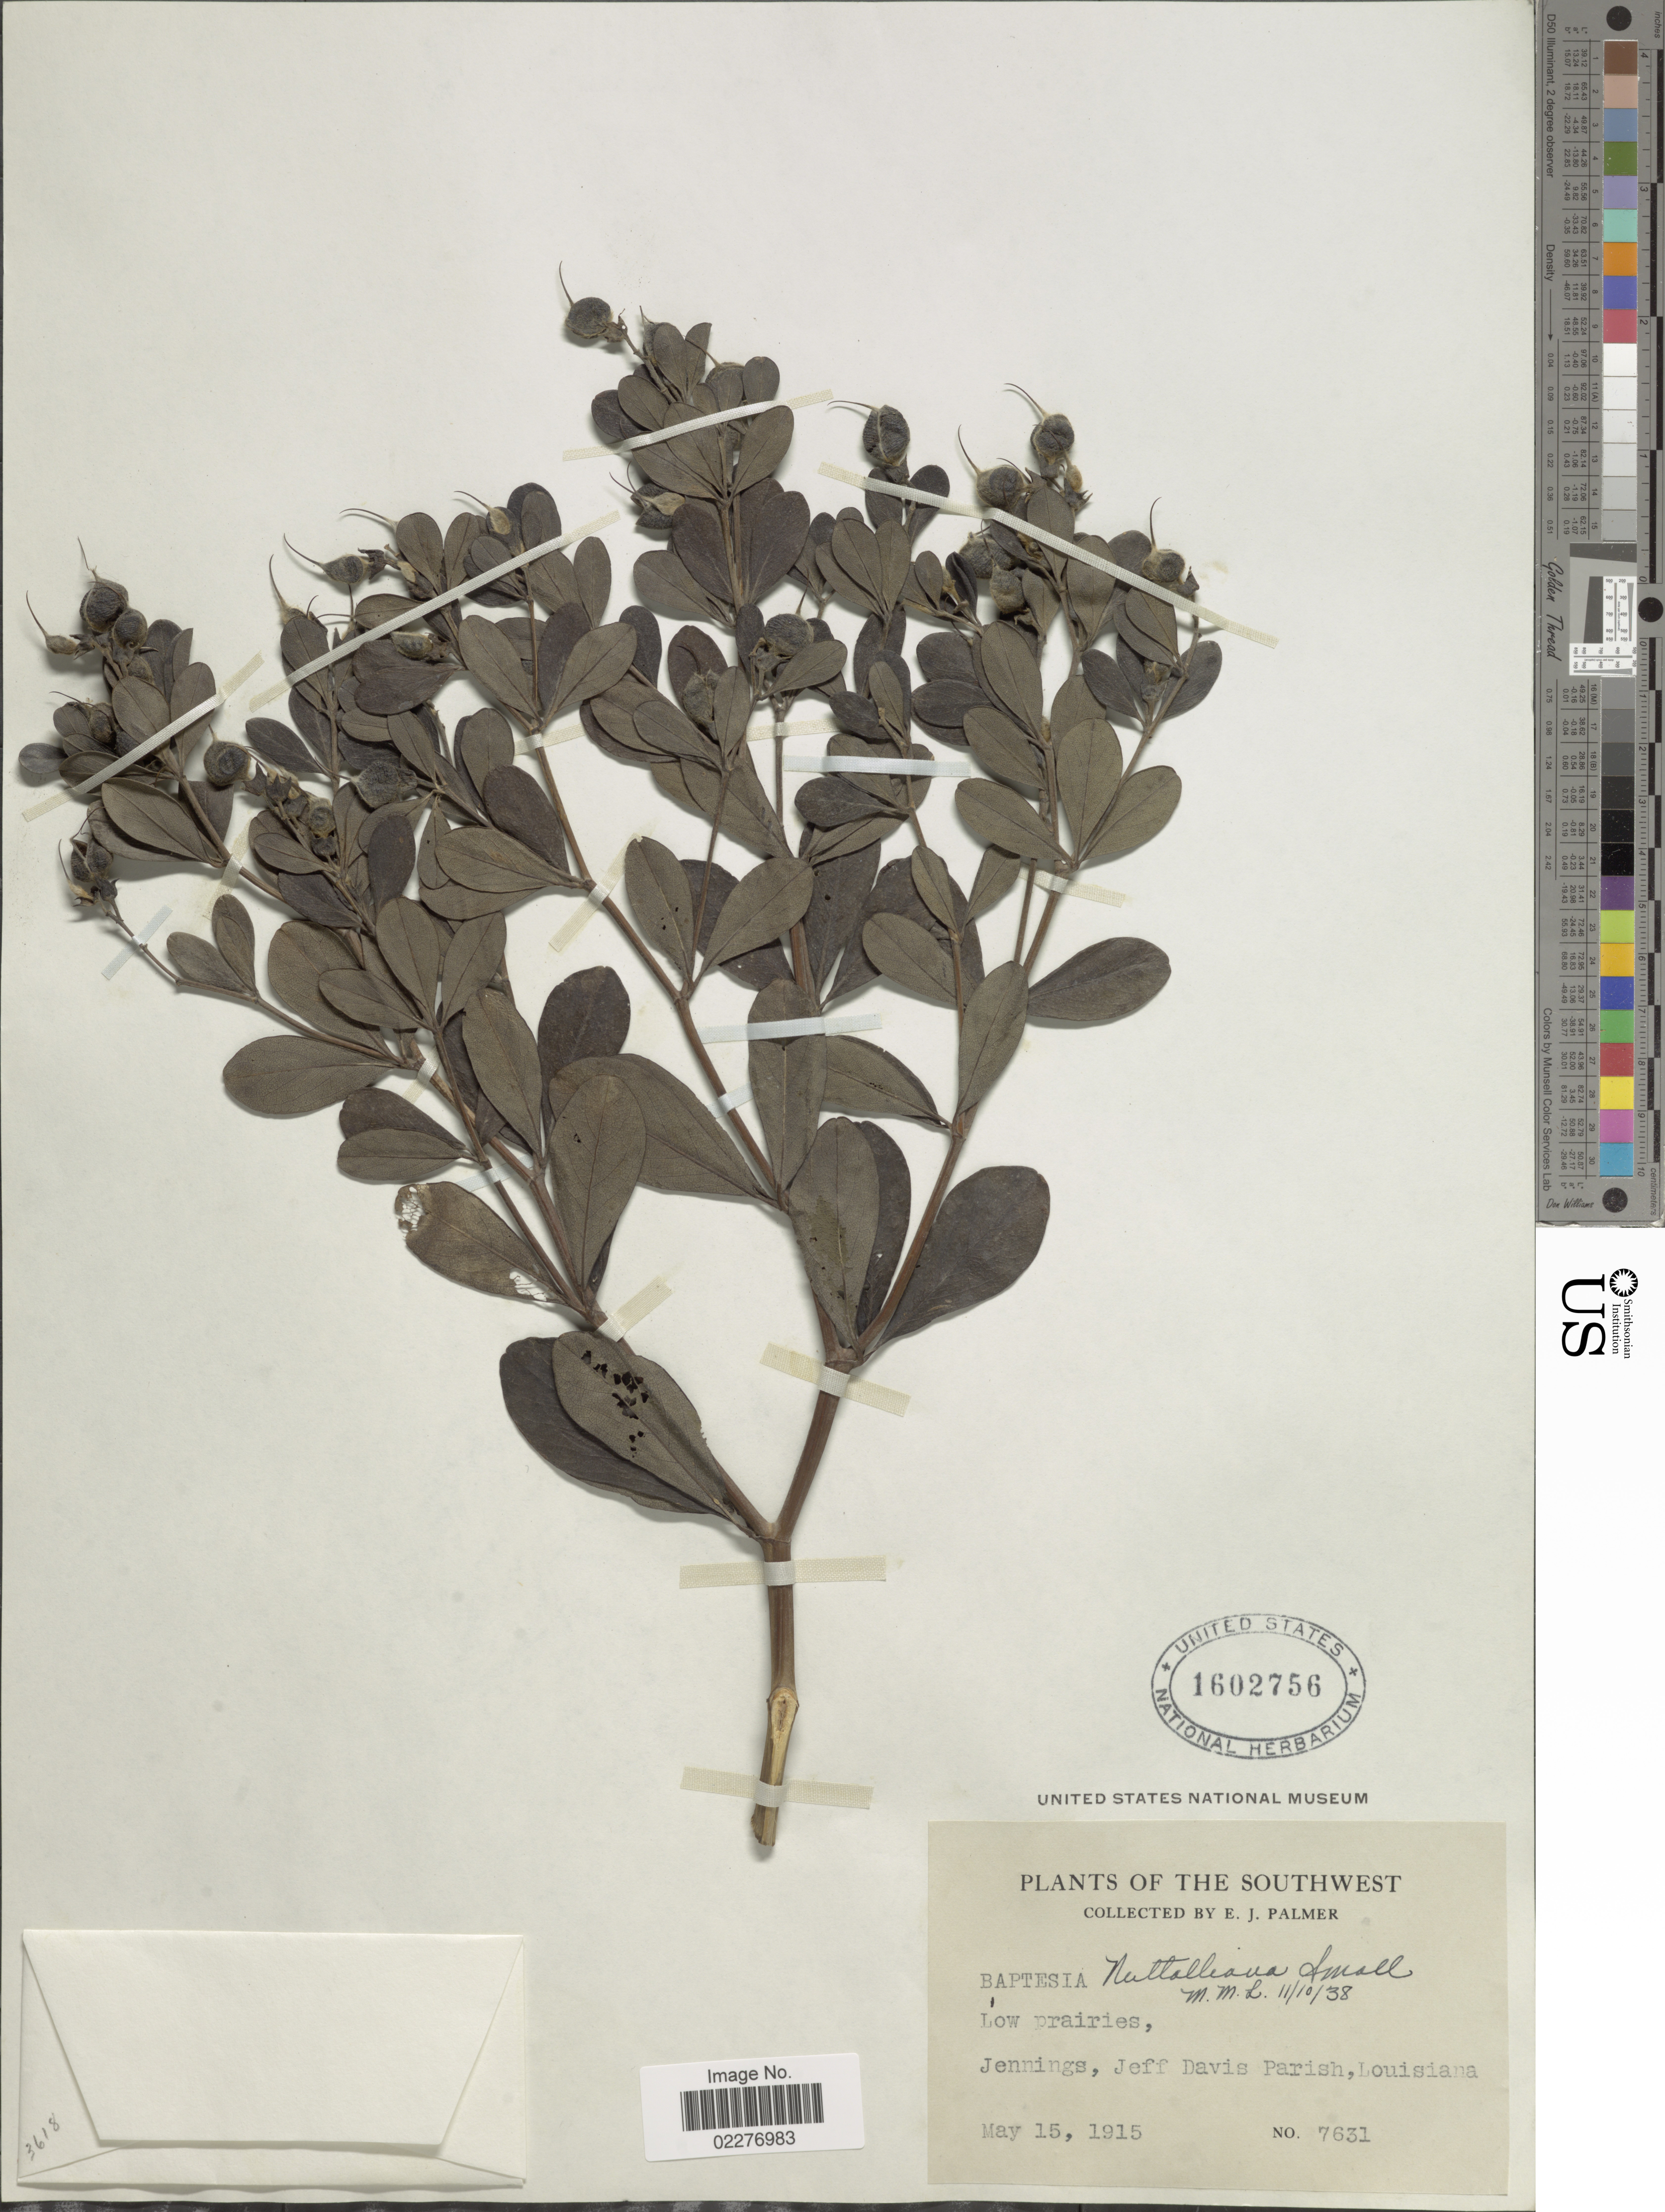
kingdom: Plantae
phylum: Tracheophyta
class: Magnoliopsida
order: Fabales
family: Fabaceae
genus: Baptisia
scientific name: Baptisia nuttalliana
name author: Small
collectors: E. J. Palmer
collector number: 7631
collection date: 1915-05-15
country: United States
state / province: Louisiana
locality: The Southwest, Low prairies, Jennings, Jeff Davis Parish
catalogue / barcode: US 1602756